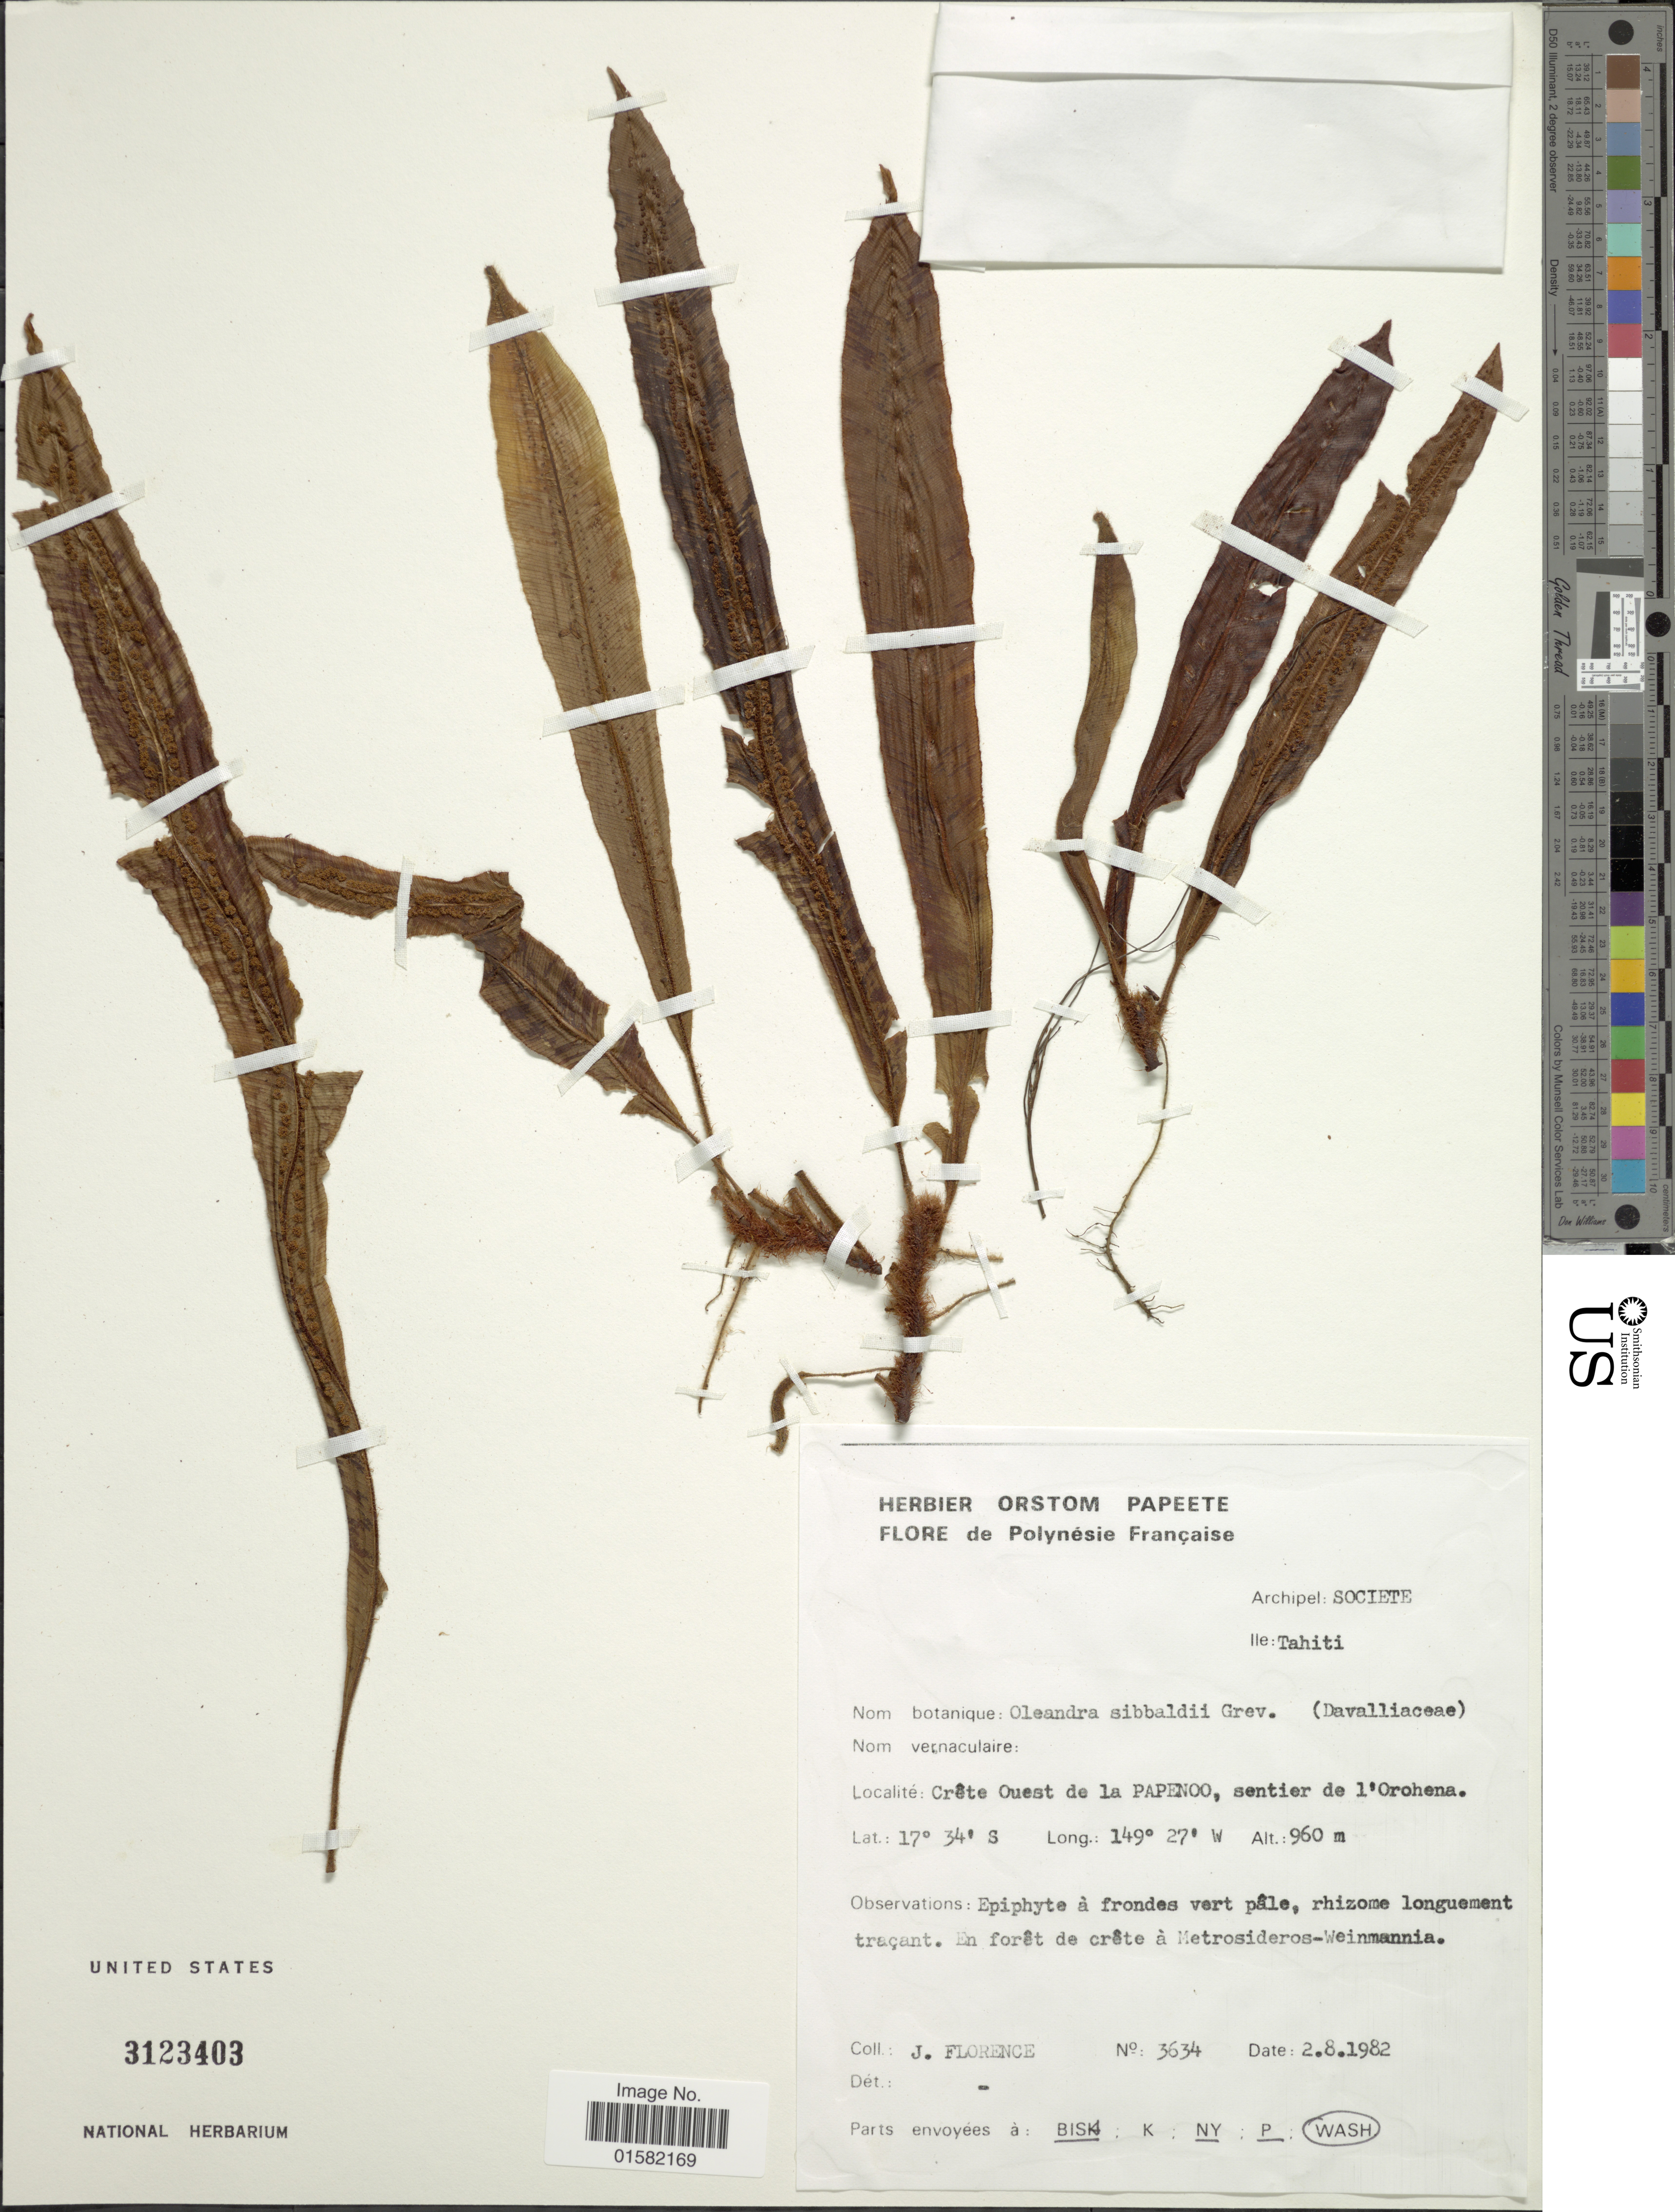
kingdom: Plantae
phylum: Tracheophyta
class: Polypodiopsida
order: Polypodiales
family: Oleandraceae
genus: Oleandra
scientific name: Oleandra sibbaldii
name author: Grev.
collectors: J. Florence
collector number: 3634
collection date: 1982-08-02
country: French Polynesia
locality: Archipel: Societe, Ille: Tahiti, Crête Quest de la Papenoo, sentier de l'Orohena.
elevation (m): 960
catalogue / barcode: US 3123403